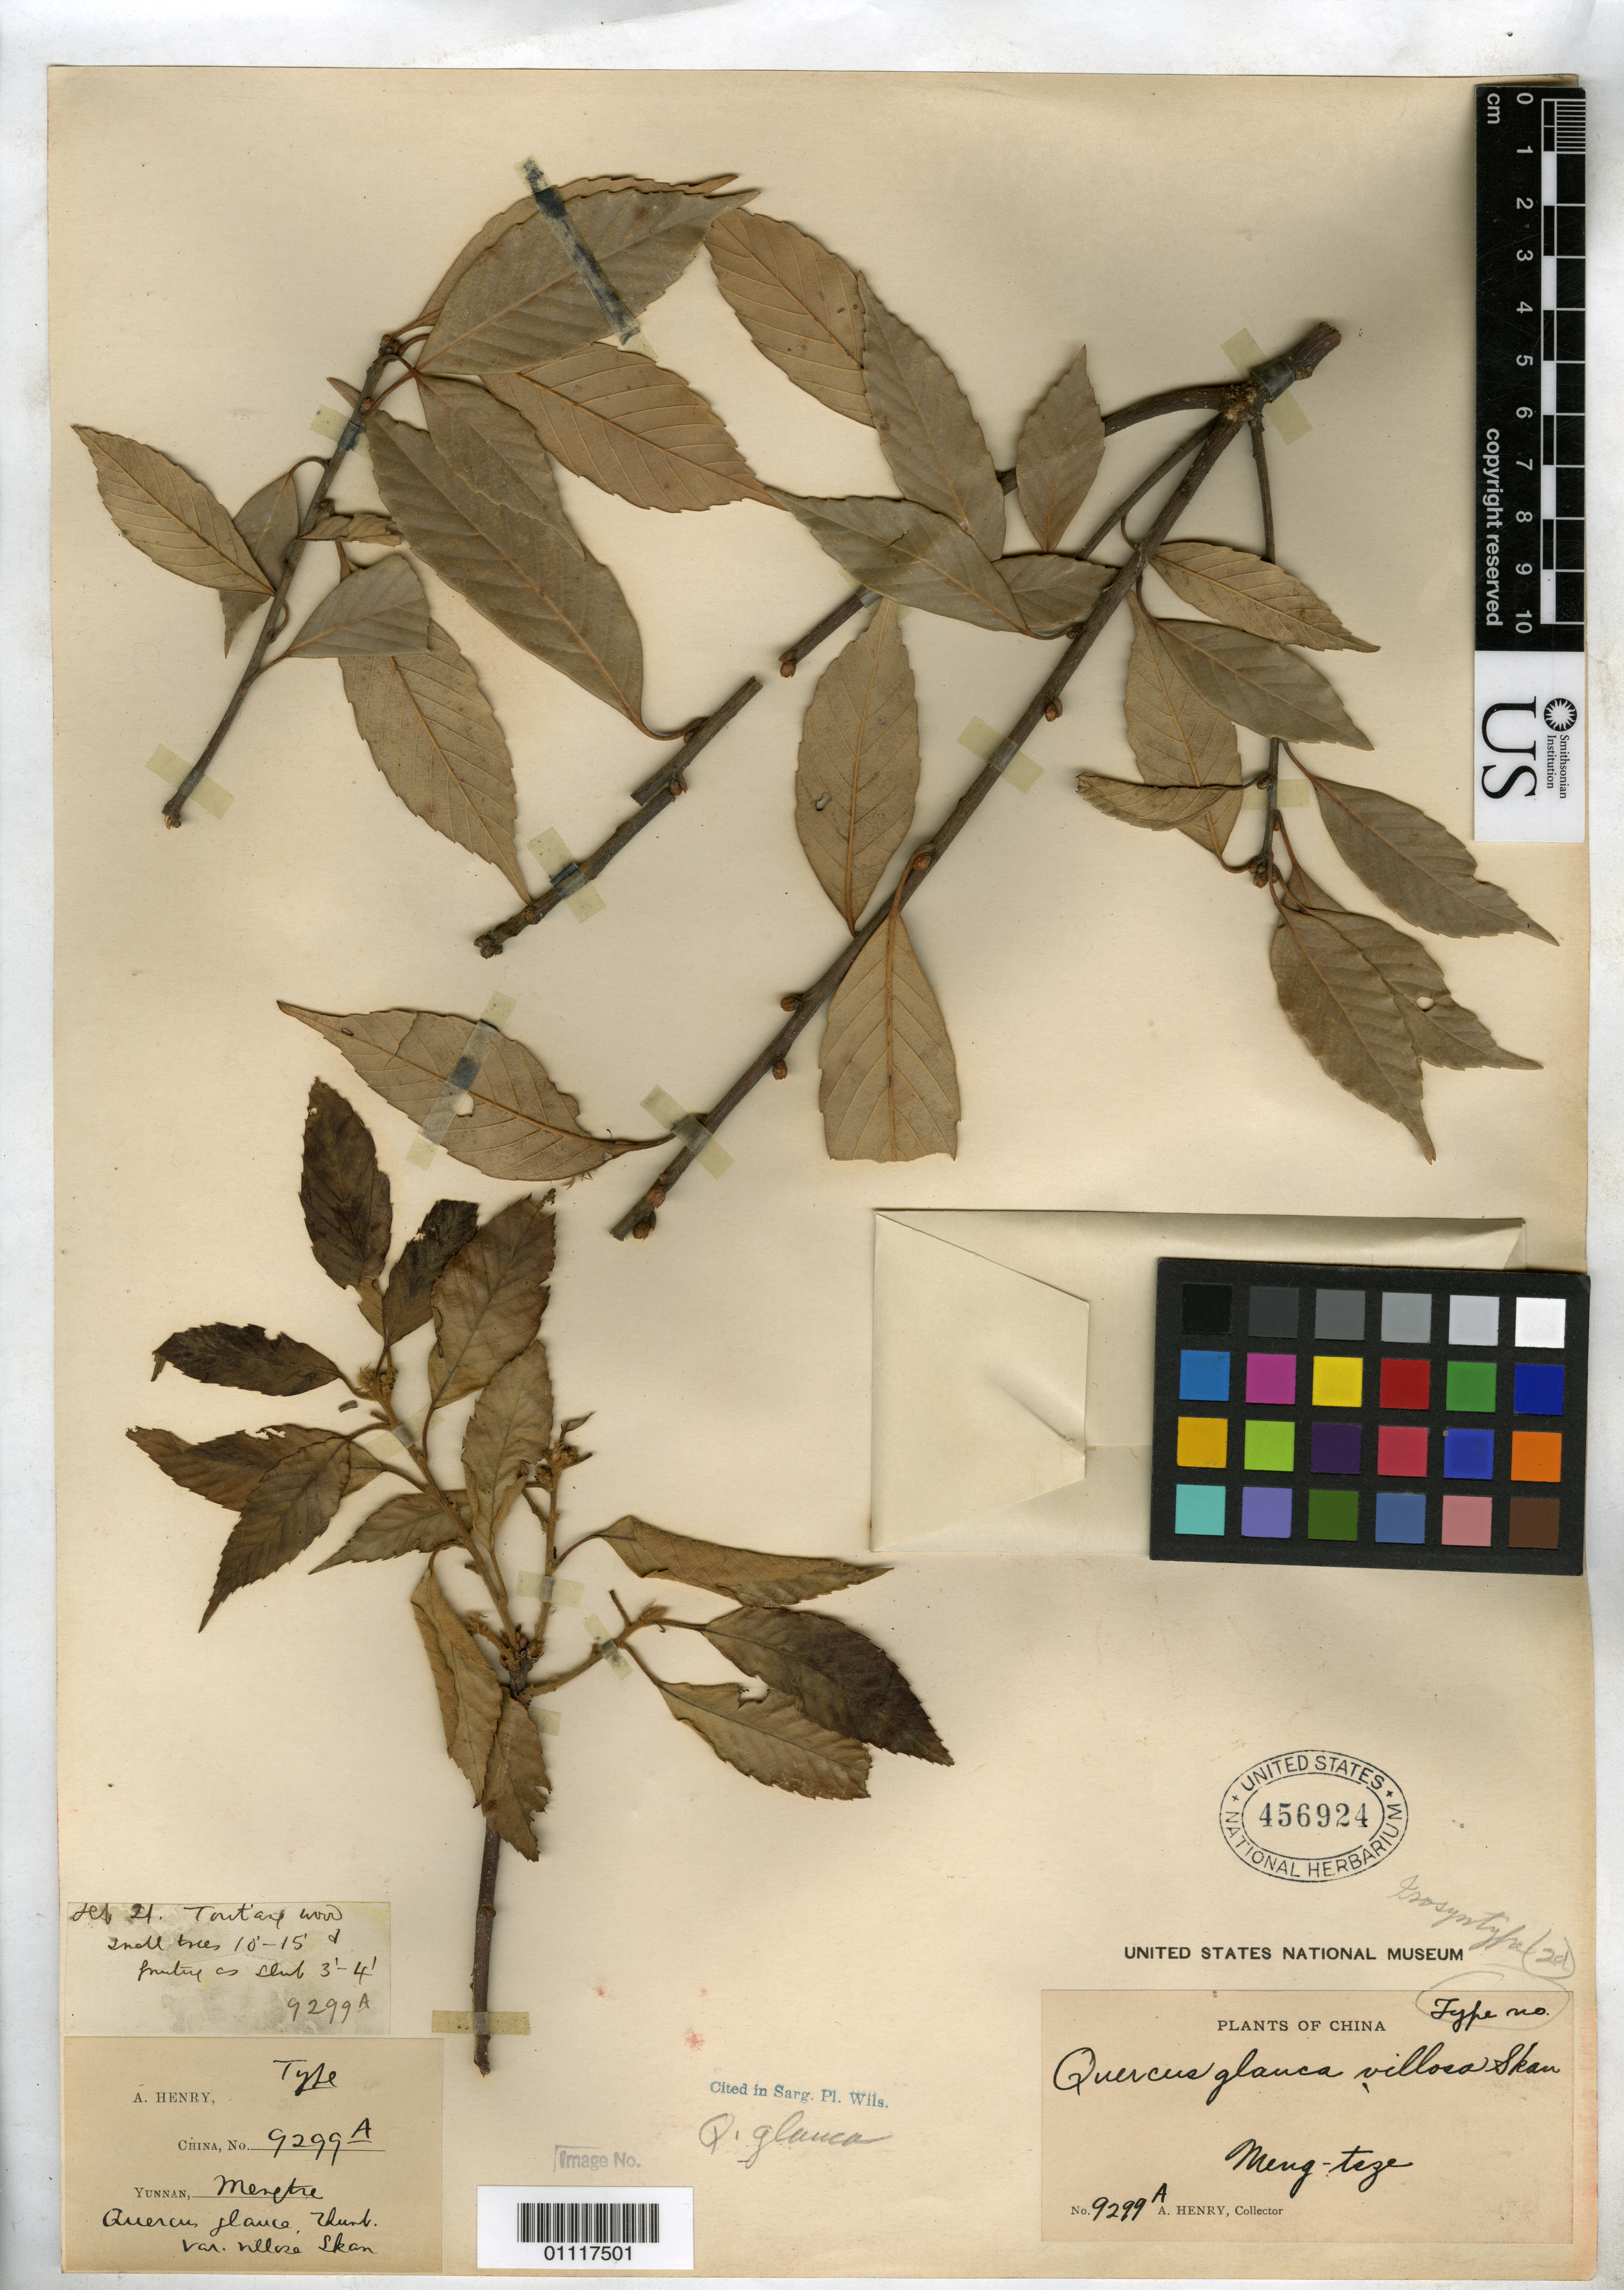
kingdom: Plantae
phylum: Tracheophyta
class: Magnoliopsida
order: Fagales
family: Fagaceae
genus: Quercus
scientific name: Quercus glauca var. villosa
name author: Skan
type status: Isosyntype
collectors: A. Henry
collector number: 9299 A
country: China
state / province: Yunnan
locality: Mengtsze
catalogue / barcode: US 456924